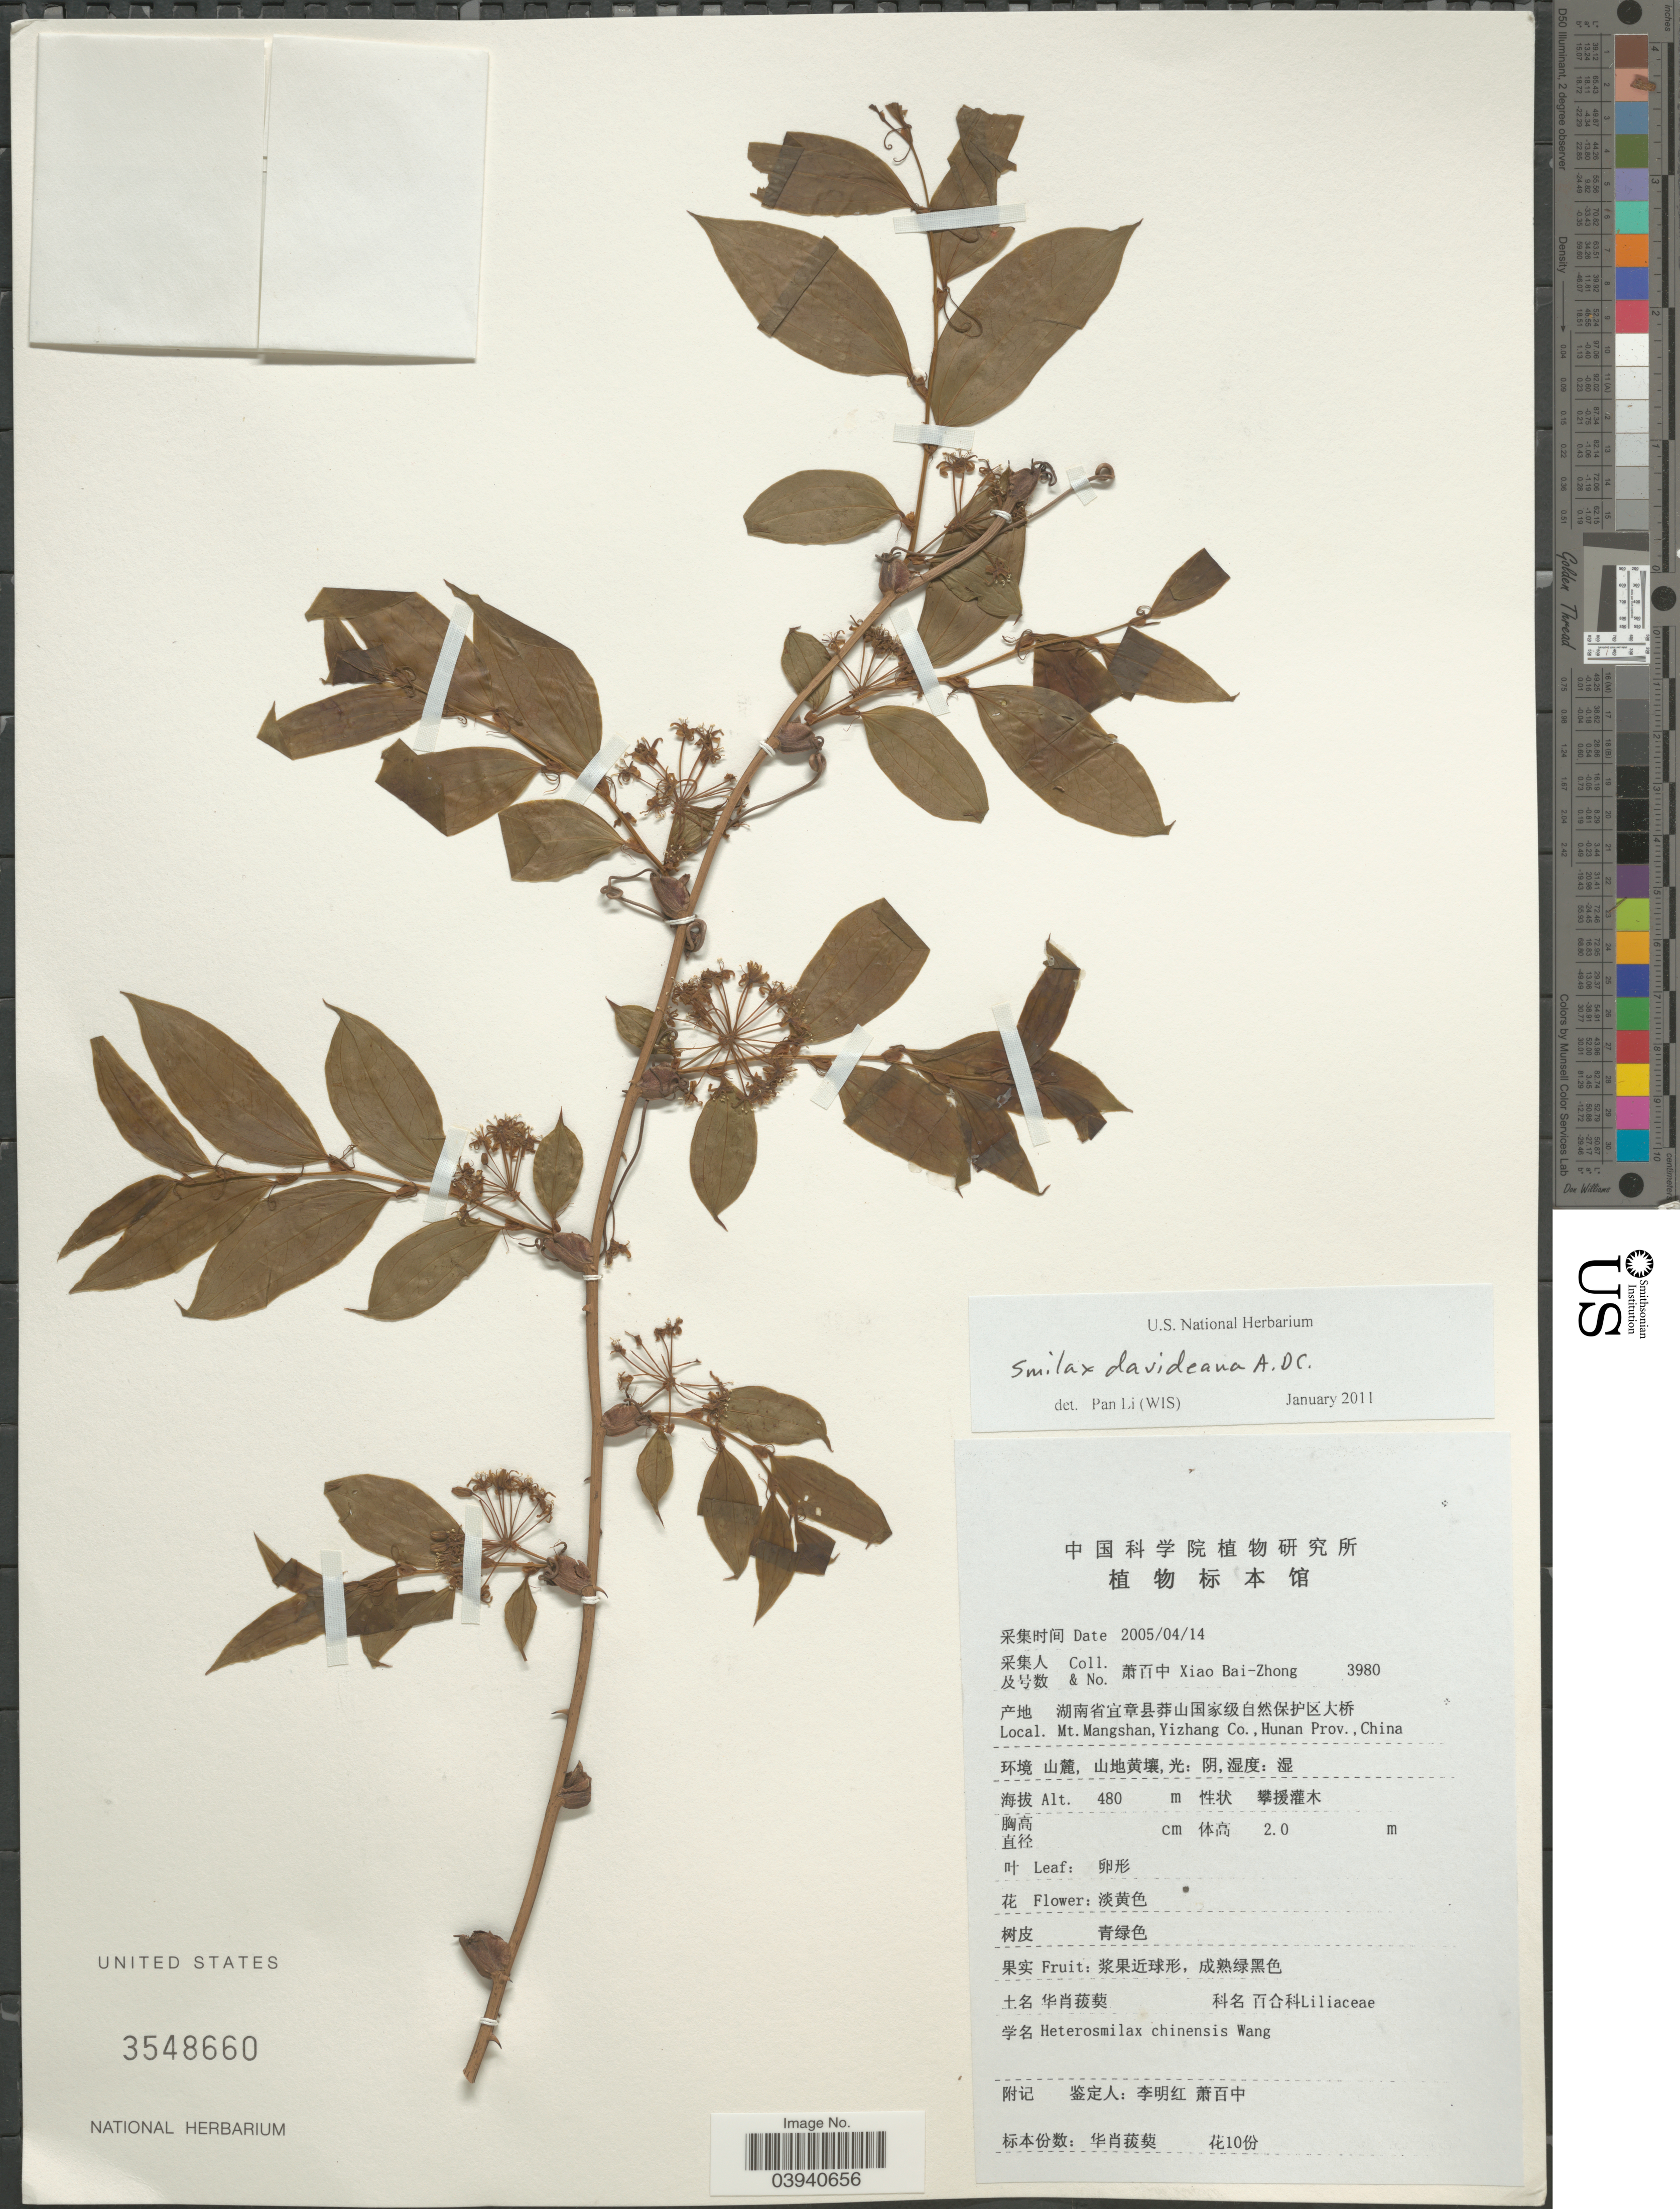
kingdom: Plantae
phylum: Tracheophyta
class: Liliopsida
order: Liliales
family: Smilacaceae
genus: Smilax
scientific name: Smilax davidiana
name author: A. DC.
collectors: B. Z. Xiao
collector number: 3980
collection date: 2005-04-14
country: China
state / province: Hunan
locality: Mt. Mangshan, Yizhang Co.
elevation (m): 480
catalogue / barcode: US 3548660